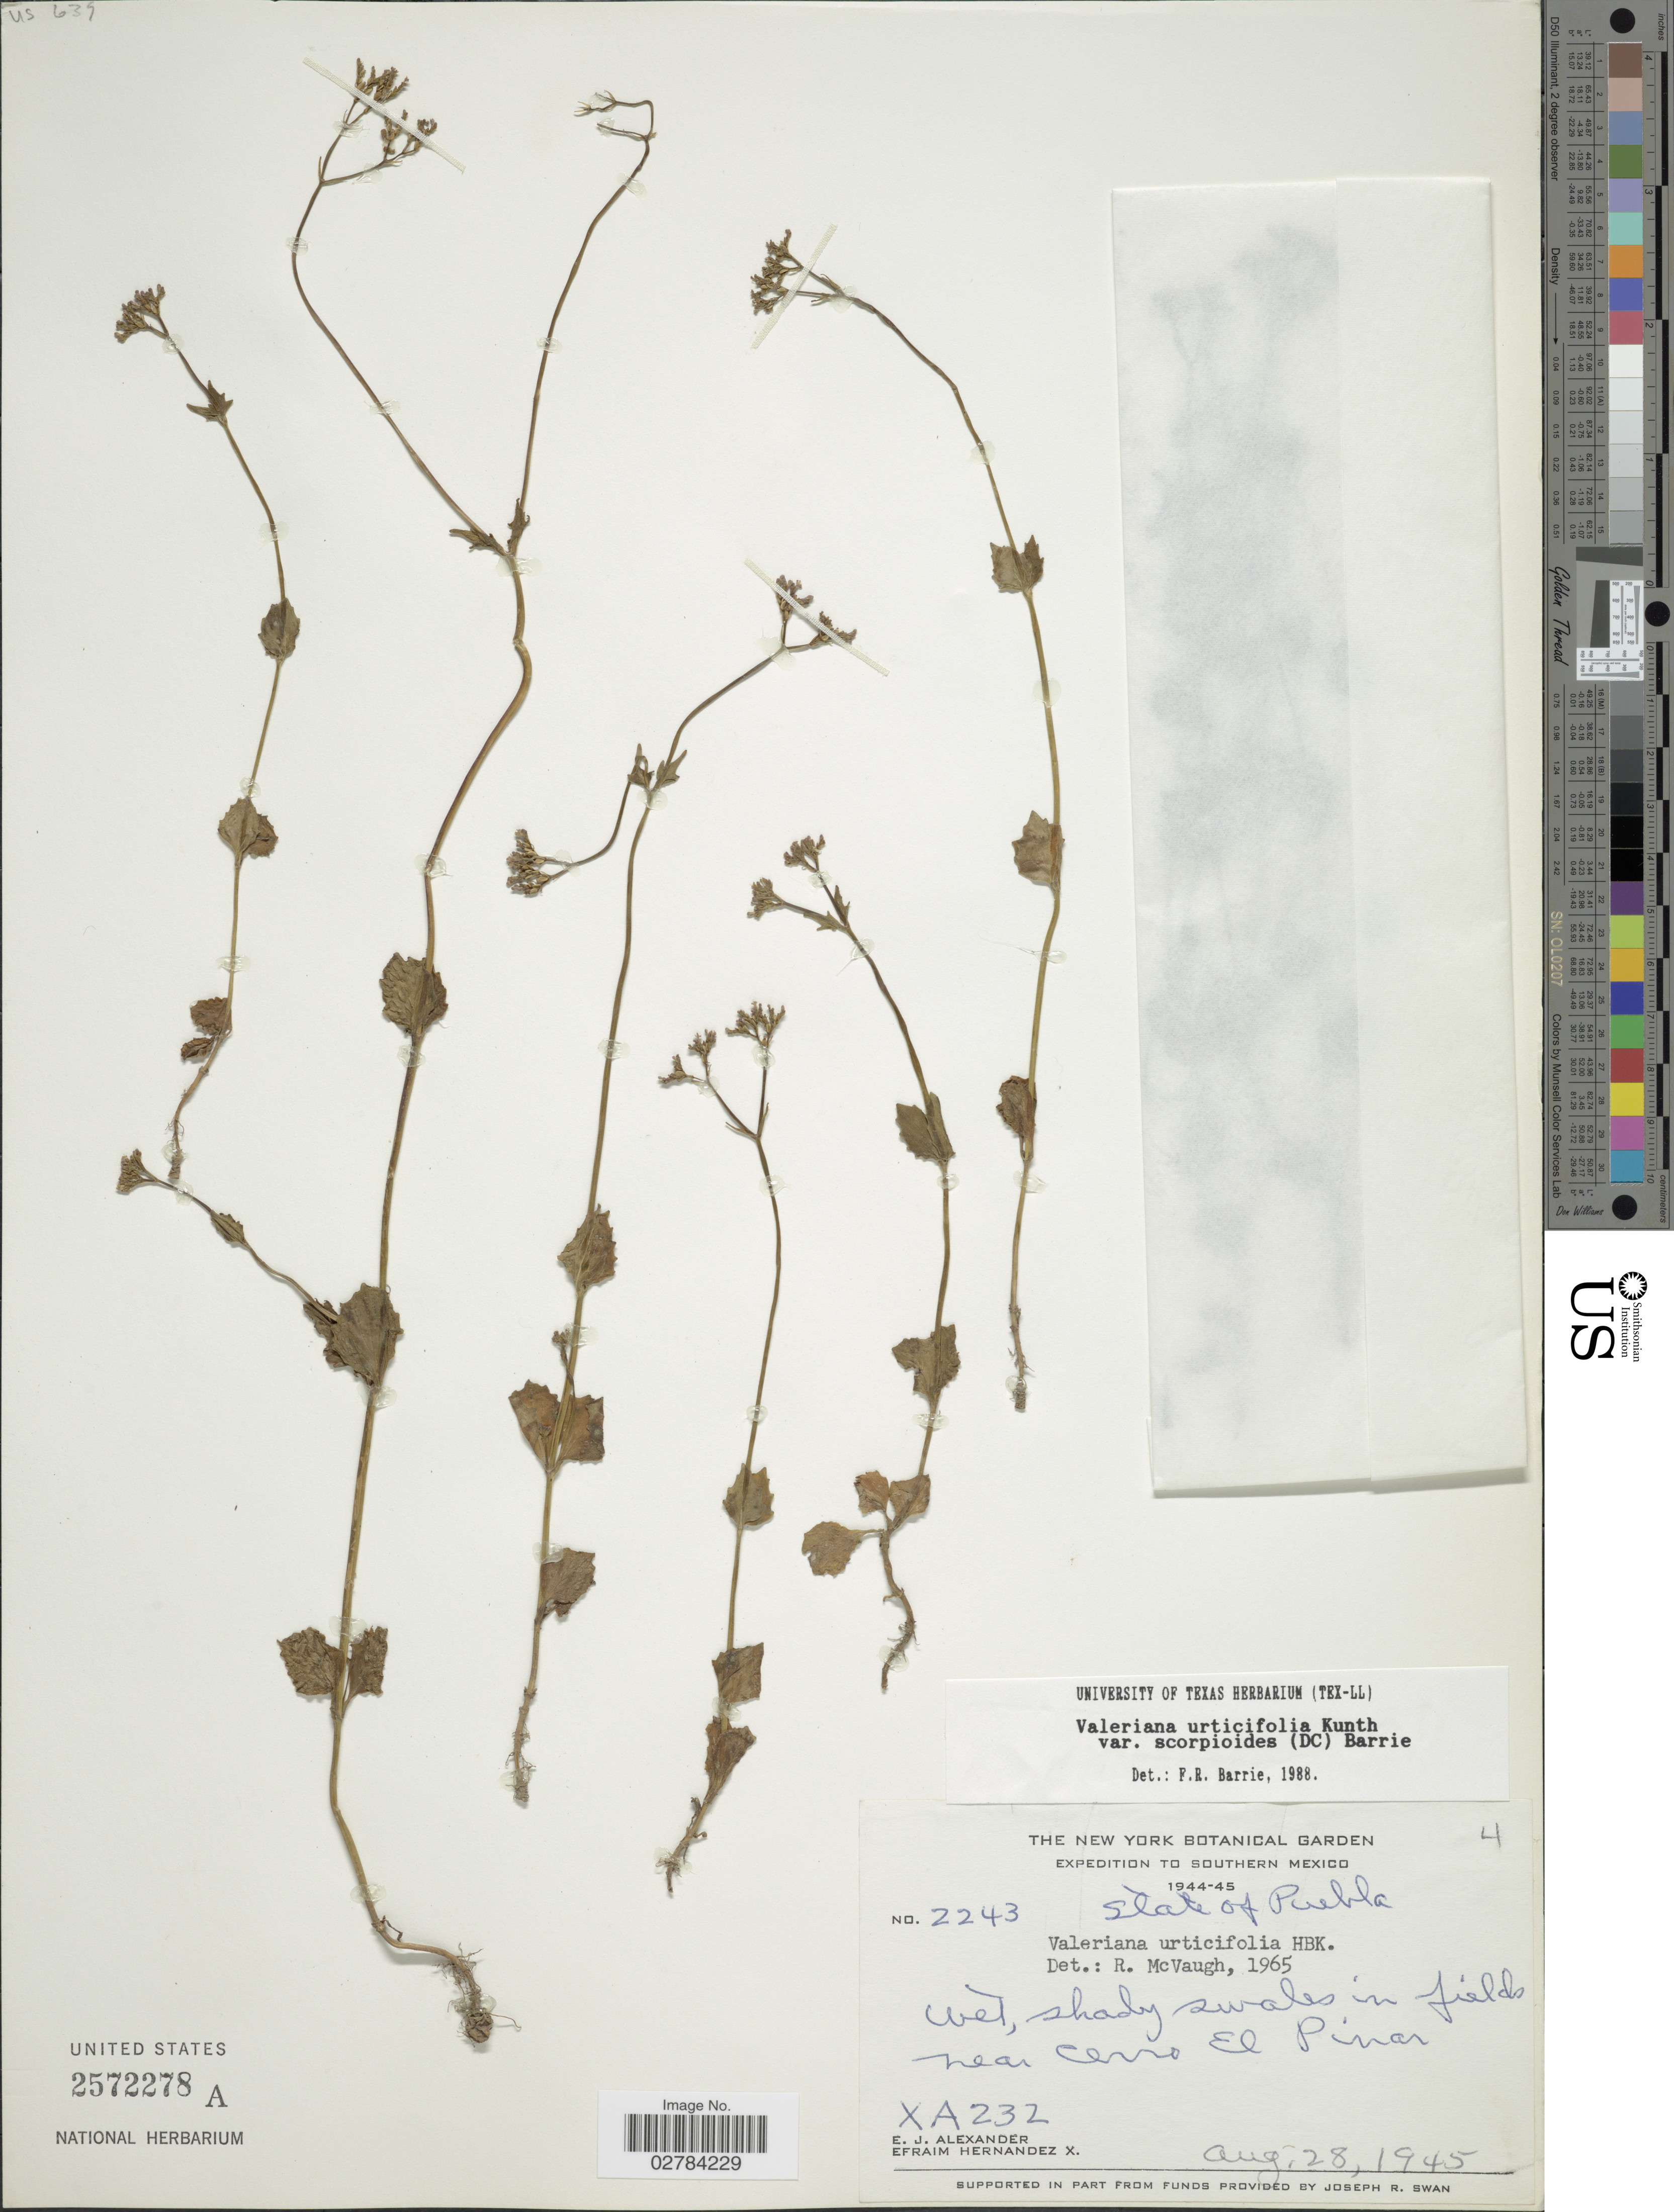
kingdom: Plantae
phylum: Tracheophyta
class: Magnoliopsida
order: Dipsacales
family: Caprifoliaceae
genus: Valeriana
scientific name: Valeriana urticifolia var. scorpioides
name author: (DC.) Barrie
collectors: E. J. Alexander & E. Hernandez X.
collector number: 2243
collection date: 1945-08-28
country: Mexico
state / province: Puebla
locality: Southern Mexico, Wet, shady swales in fields near Cerro el Pinar.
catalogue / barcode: US 2572278A